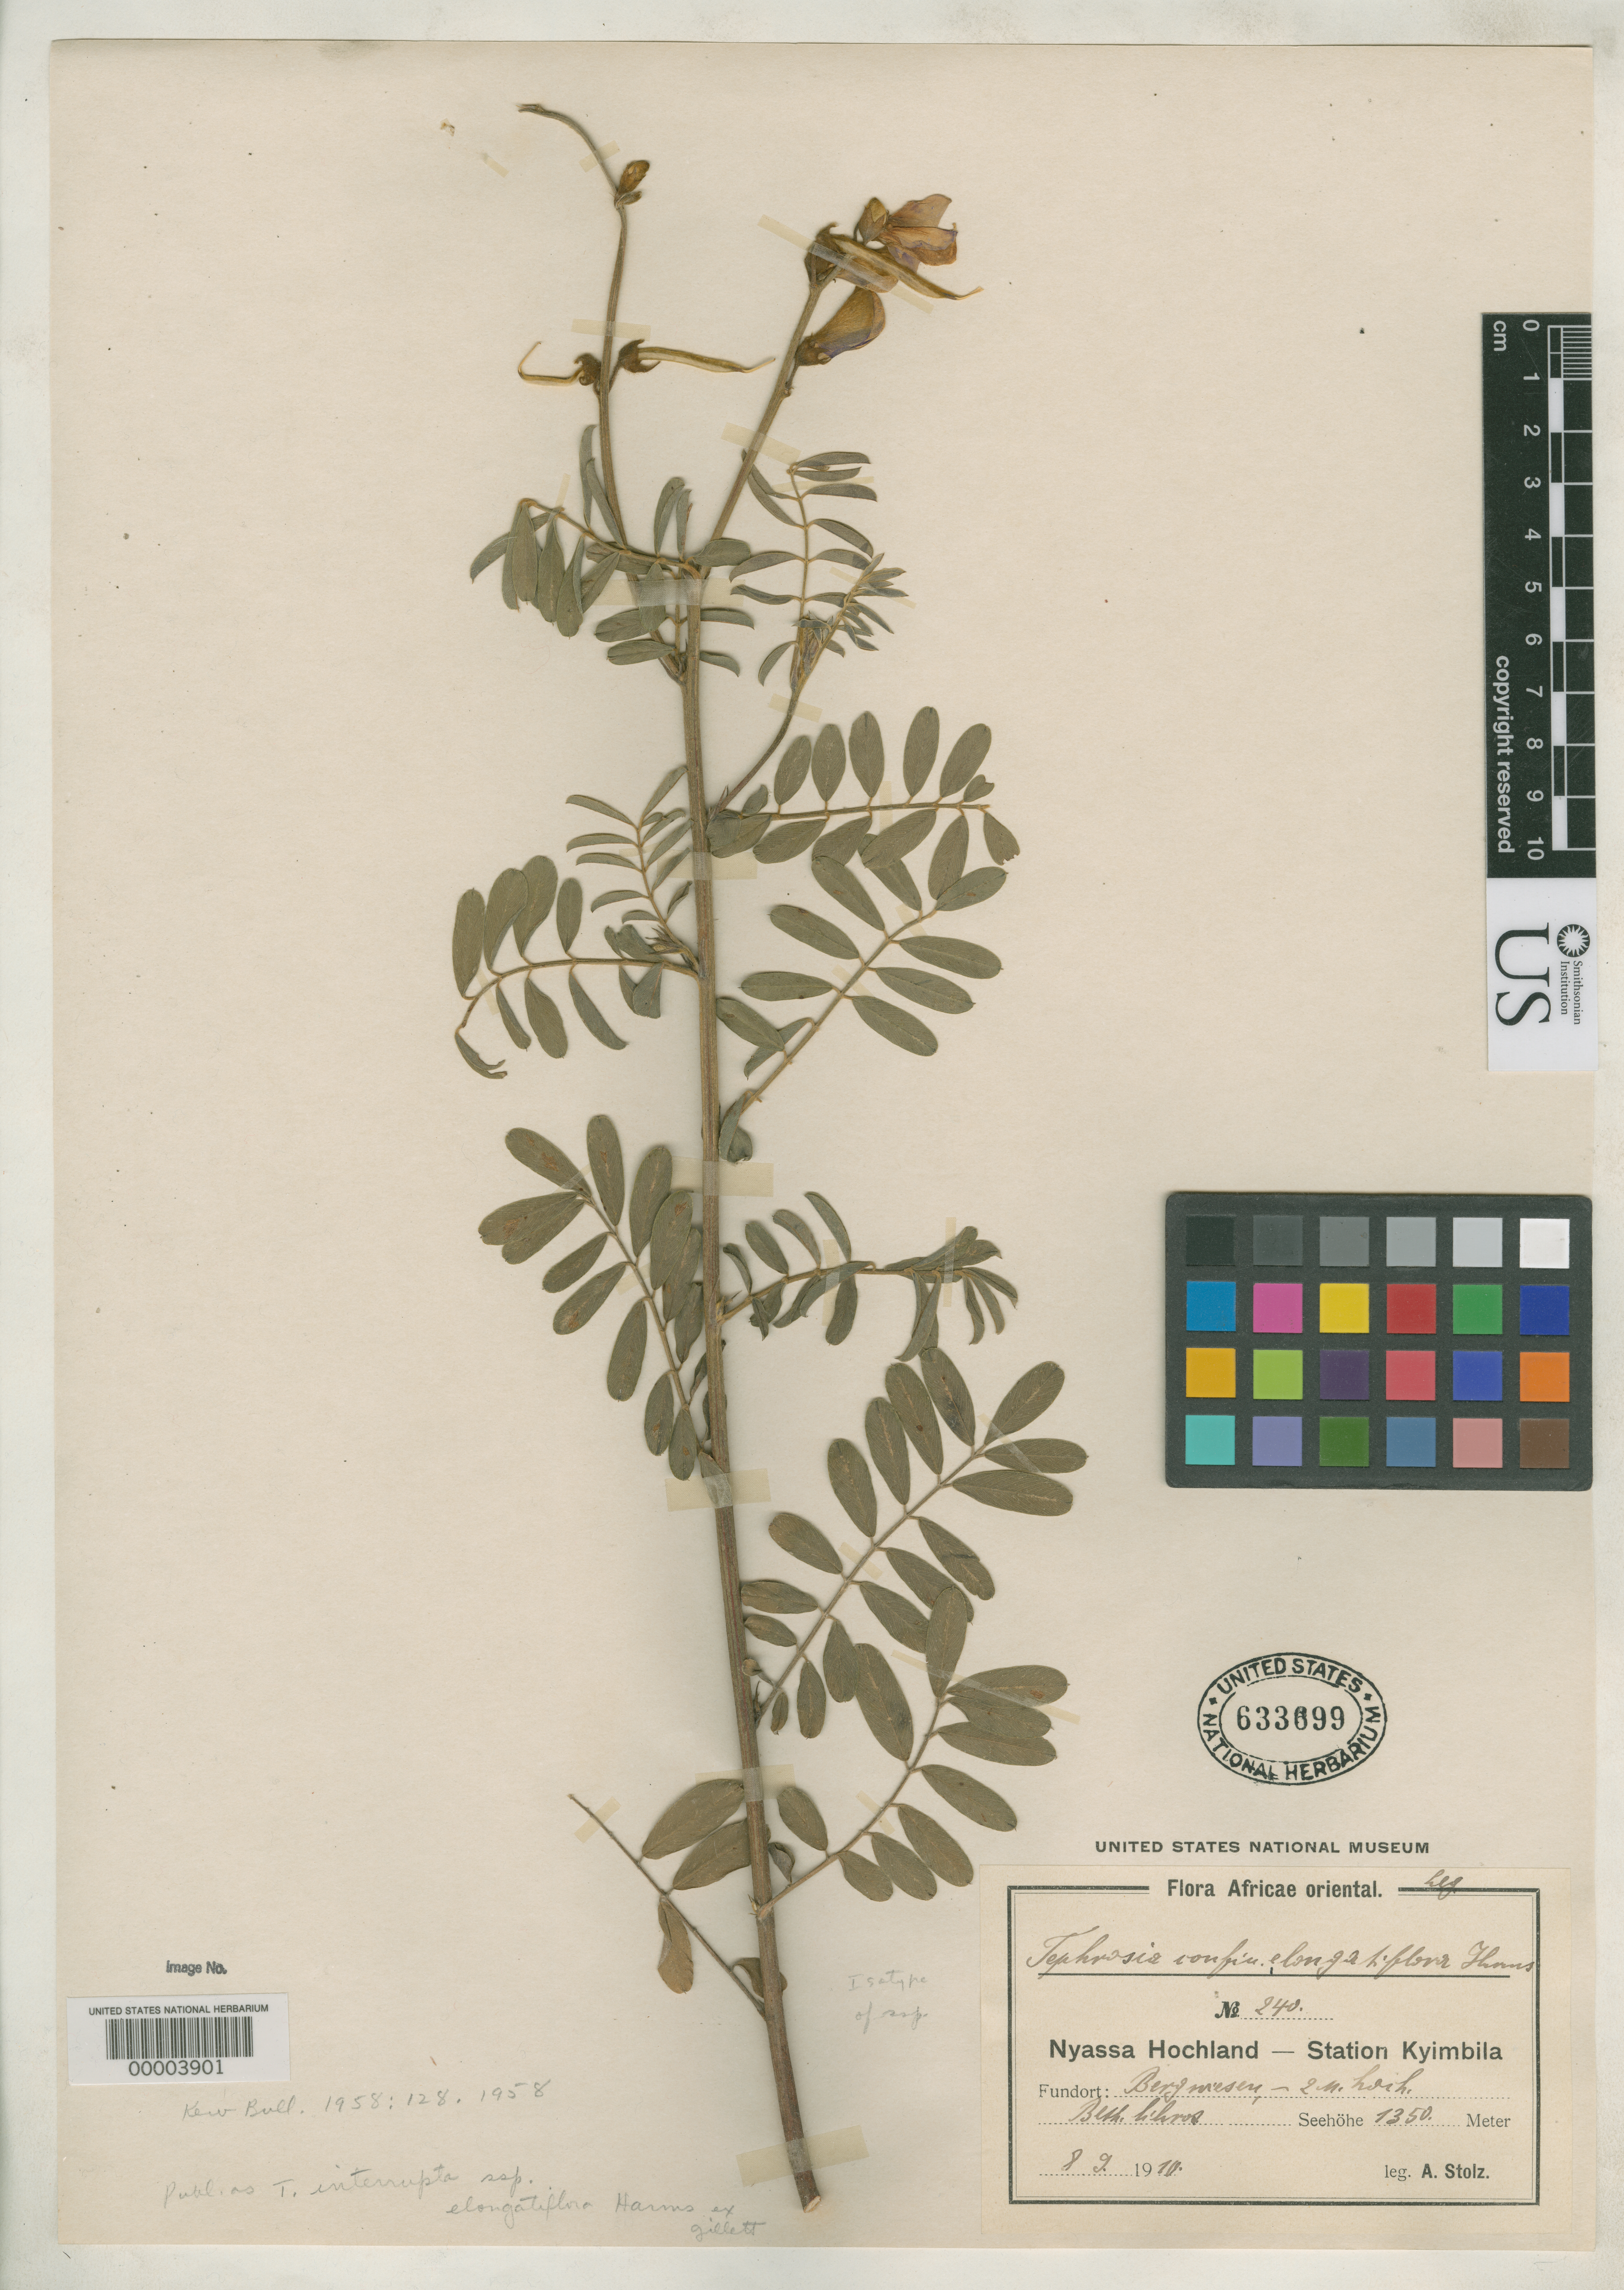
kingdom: Plantae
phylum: Tracheophyta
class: Magnoliopsida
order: Fabales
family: Fabaceae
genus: Tephrosia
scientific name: Tephrosia interrupta subsp. elongatiflora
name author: Harms ex J.B. Gillett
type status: Isotype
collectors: A. Stolz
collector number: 240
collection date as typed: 08 Sep 1910 or 09 Aug 1910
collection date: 1910-08-09 or 1910-09-08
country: Tanzania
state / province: Mbeya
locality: Kyimbila.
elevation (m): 1350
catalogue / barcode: US 633699